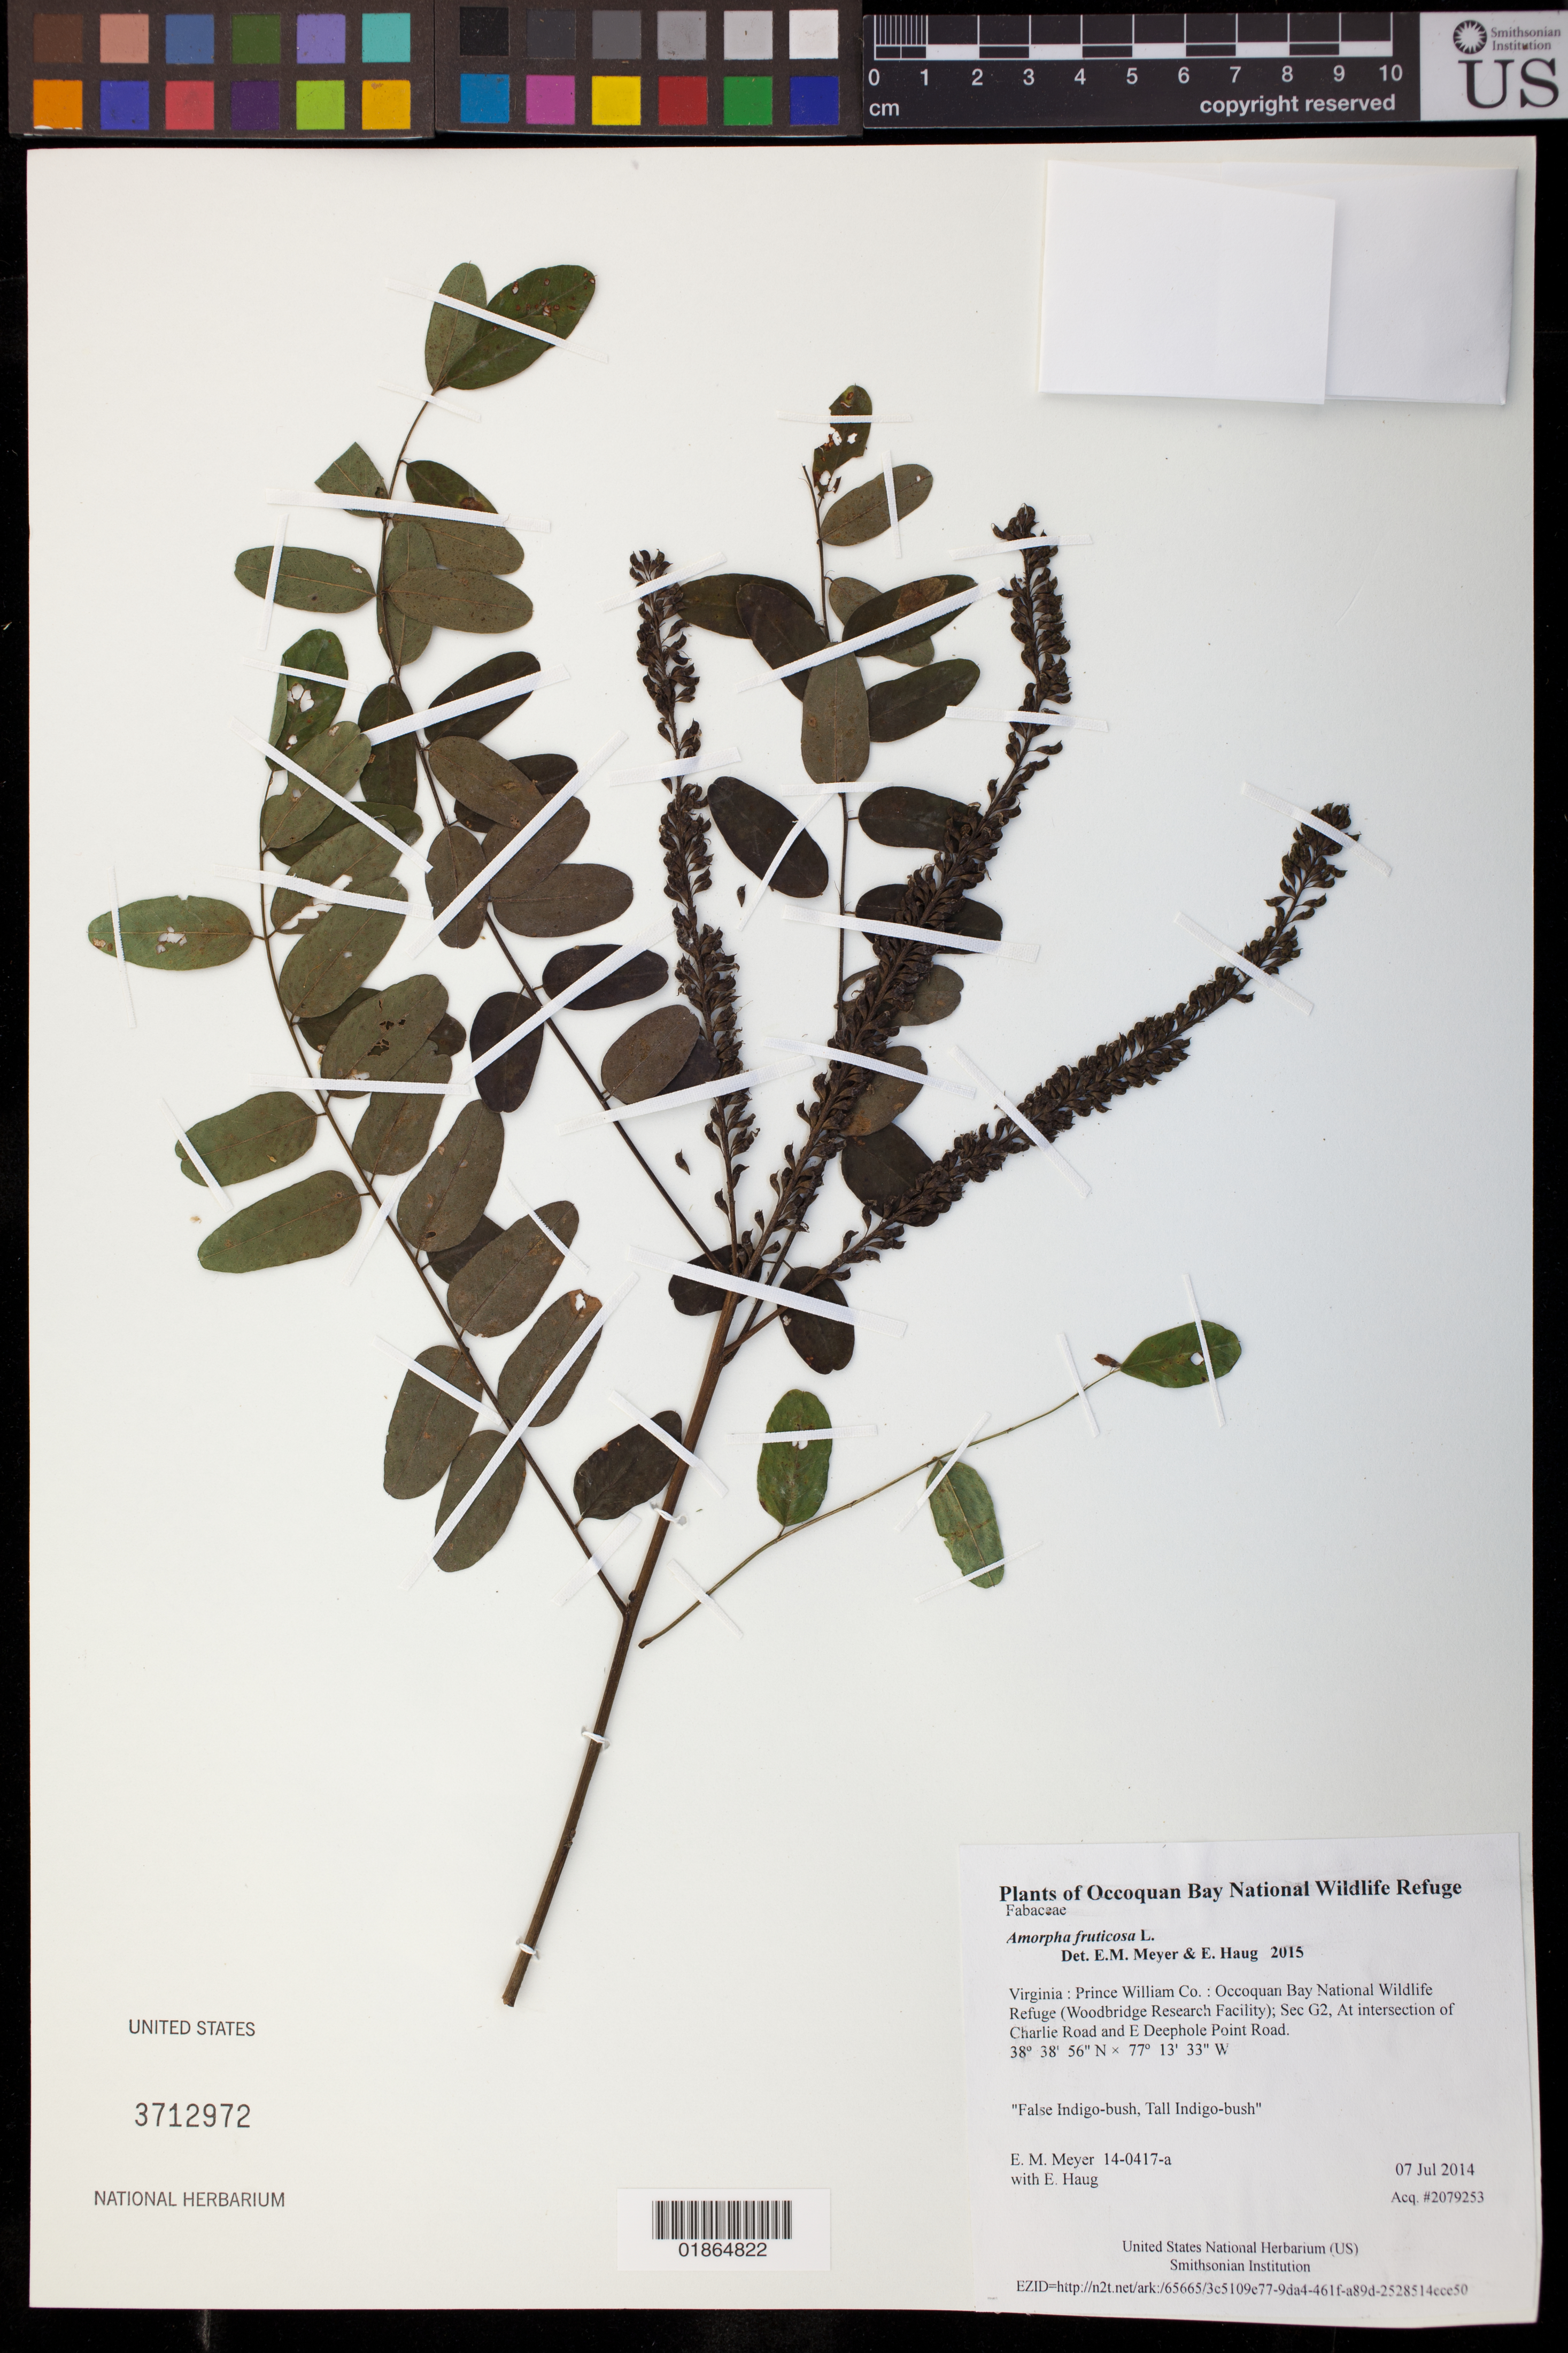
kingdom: Plantae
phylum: Tracheophyta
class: Magnoliopsida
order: Fabales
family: Fabaceae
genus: Amorpha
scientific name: Amorpha fruticosa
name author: L.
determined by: Meyer, E. M.; Haug, E.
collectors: E. M. Meyer & E. Haug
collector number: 14-0417-a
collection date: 2014-07-07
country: United States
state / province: Virginia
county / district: Prince William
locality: Occoquan Bay National Wildlife Refuge (Woodbridge Research Facility); Sec G2, At intersection of Charlie Road and E Deephole Point Road.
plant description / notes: False Indigo-bush, Tall Indigo-bush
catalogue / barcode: US 3712972